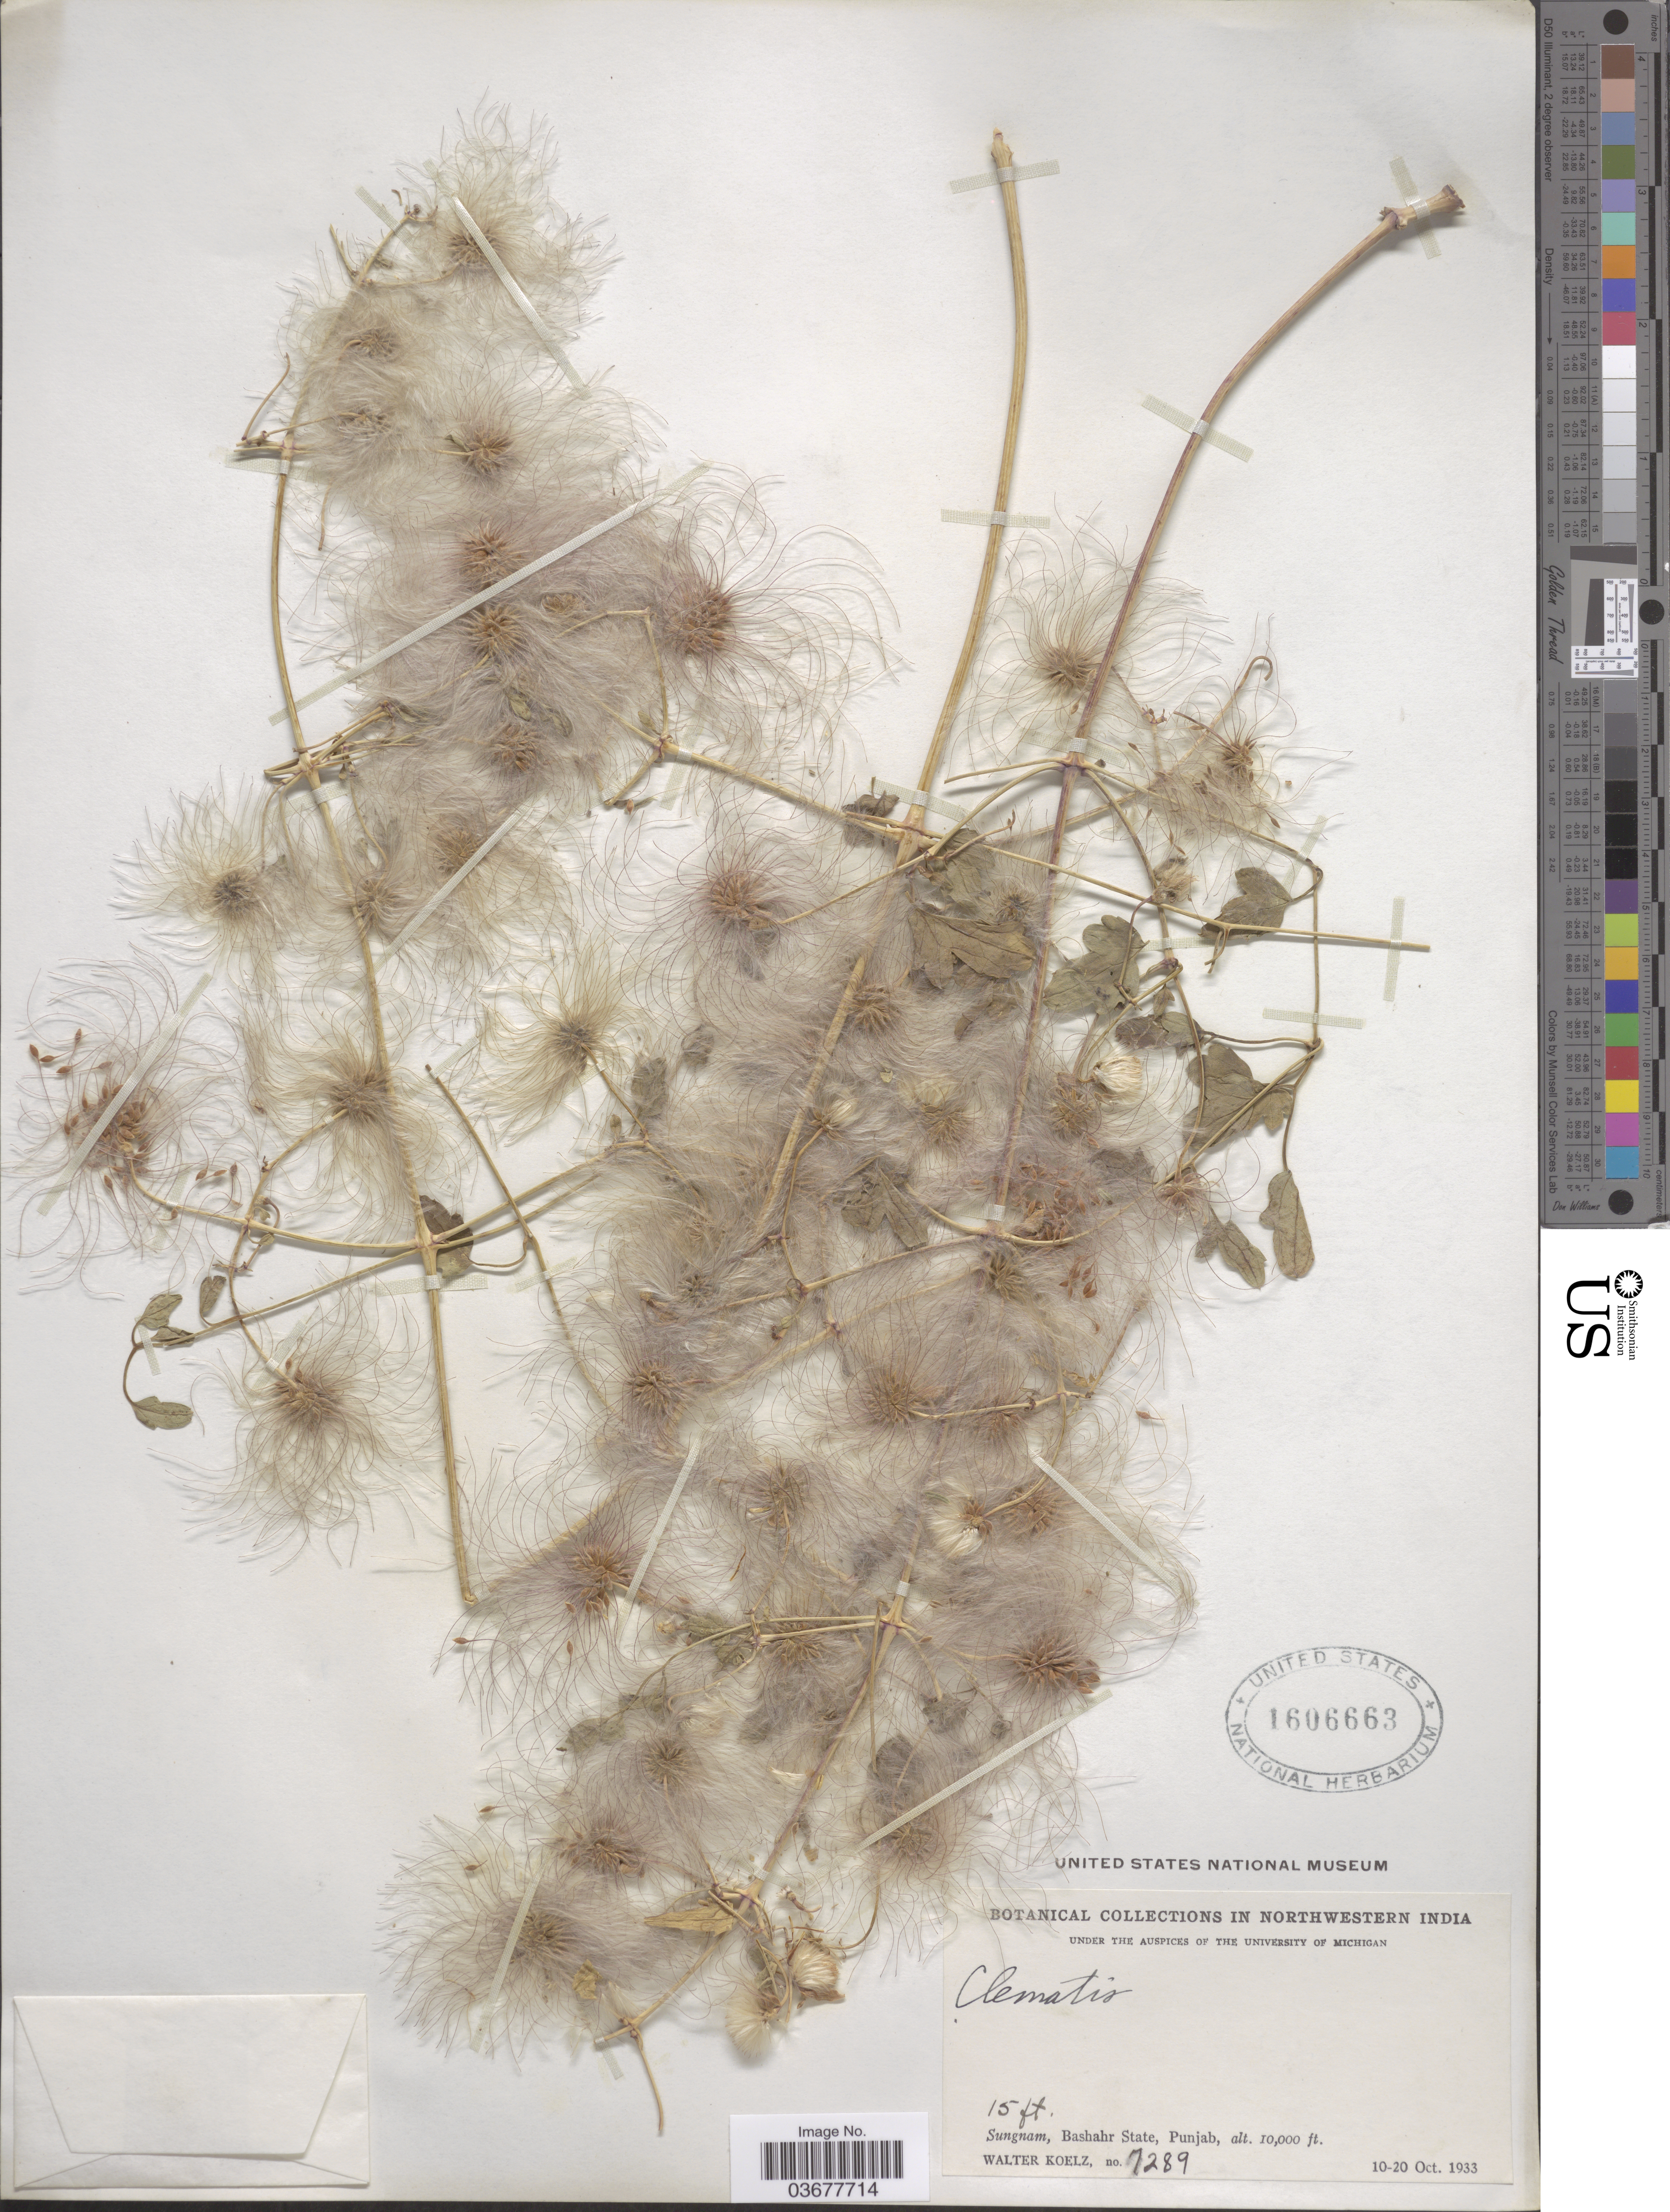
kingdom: Plantae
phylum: Tracheophyta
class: Magnoliopsida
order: Ranunculales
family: Ranunculaceae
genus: Clematis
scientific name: Clematis sp.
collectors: W. N. Koelz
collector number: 7289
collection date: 1933-10-10/1933-10-20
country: India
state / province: Punjab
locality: Northwestern India. Sugnam, Bashahr State.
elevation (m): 3048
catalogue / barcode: US 1606663